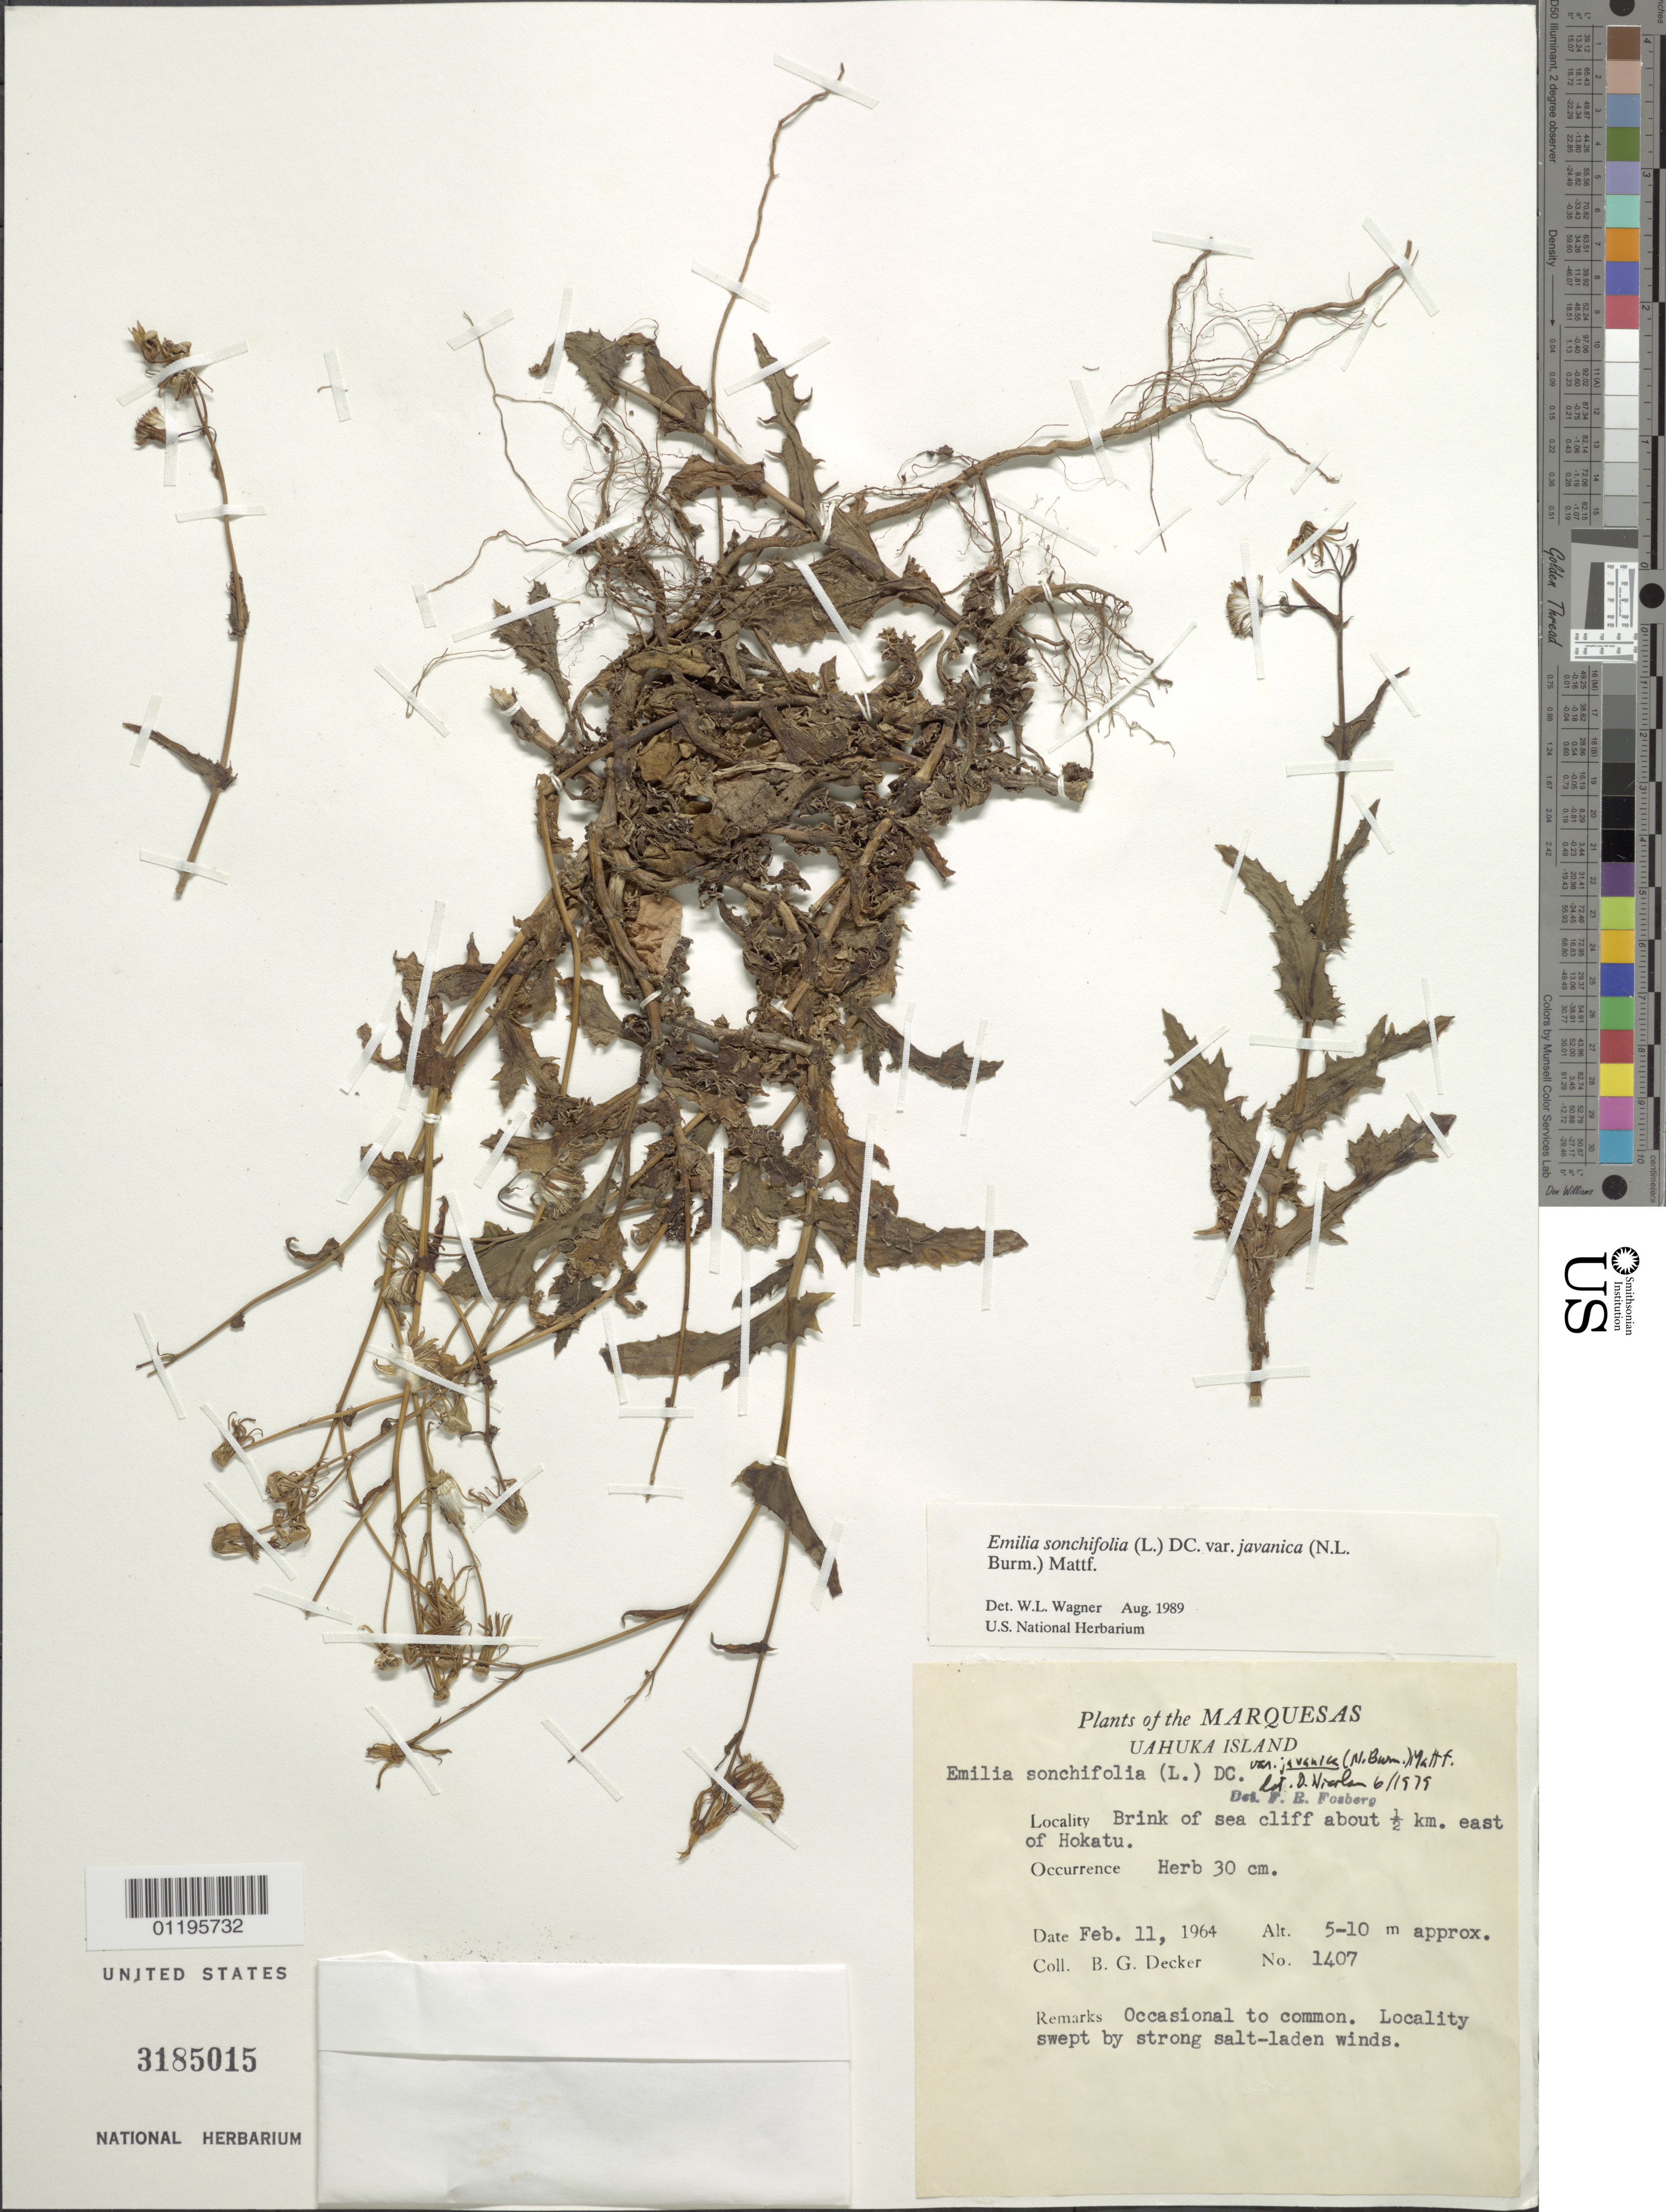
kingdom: Plantae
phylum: Tracheophyta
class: Magnoliopsida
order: Asterales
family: Asteraceae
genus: Emilia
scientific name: Emilia sonchifolia var. javanica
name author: (Burm. f.) Mattf.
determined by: Wagner, W. L., (BOT), Smithsonian Institution - National Museum of Natural History (UNITED STATES)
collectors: B. G. Decker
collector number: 1407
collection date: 1964-02-11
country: French Polynesia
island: Ua Huka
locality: brink of sea cliff about 0.5 km E of Hokatu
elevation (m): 5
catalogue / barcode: US 3185015